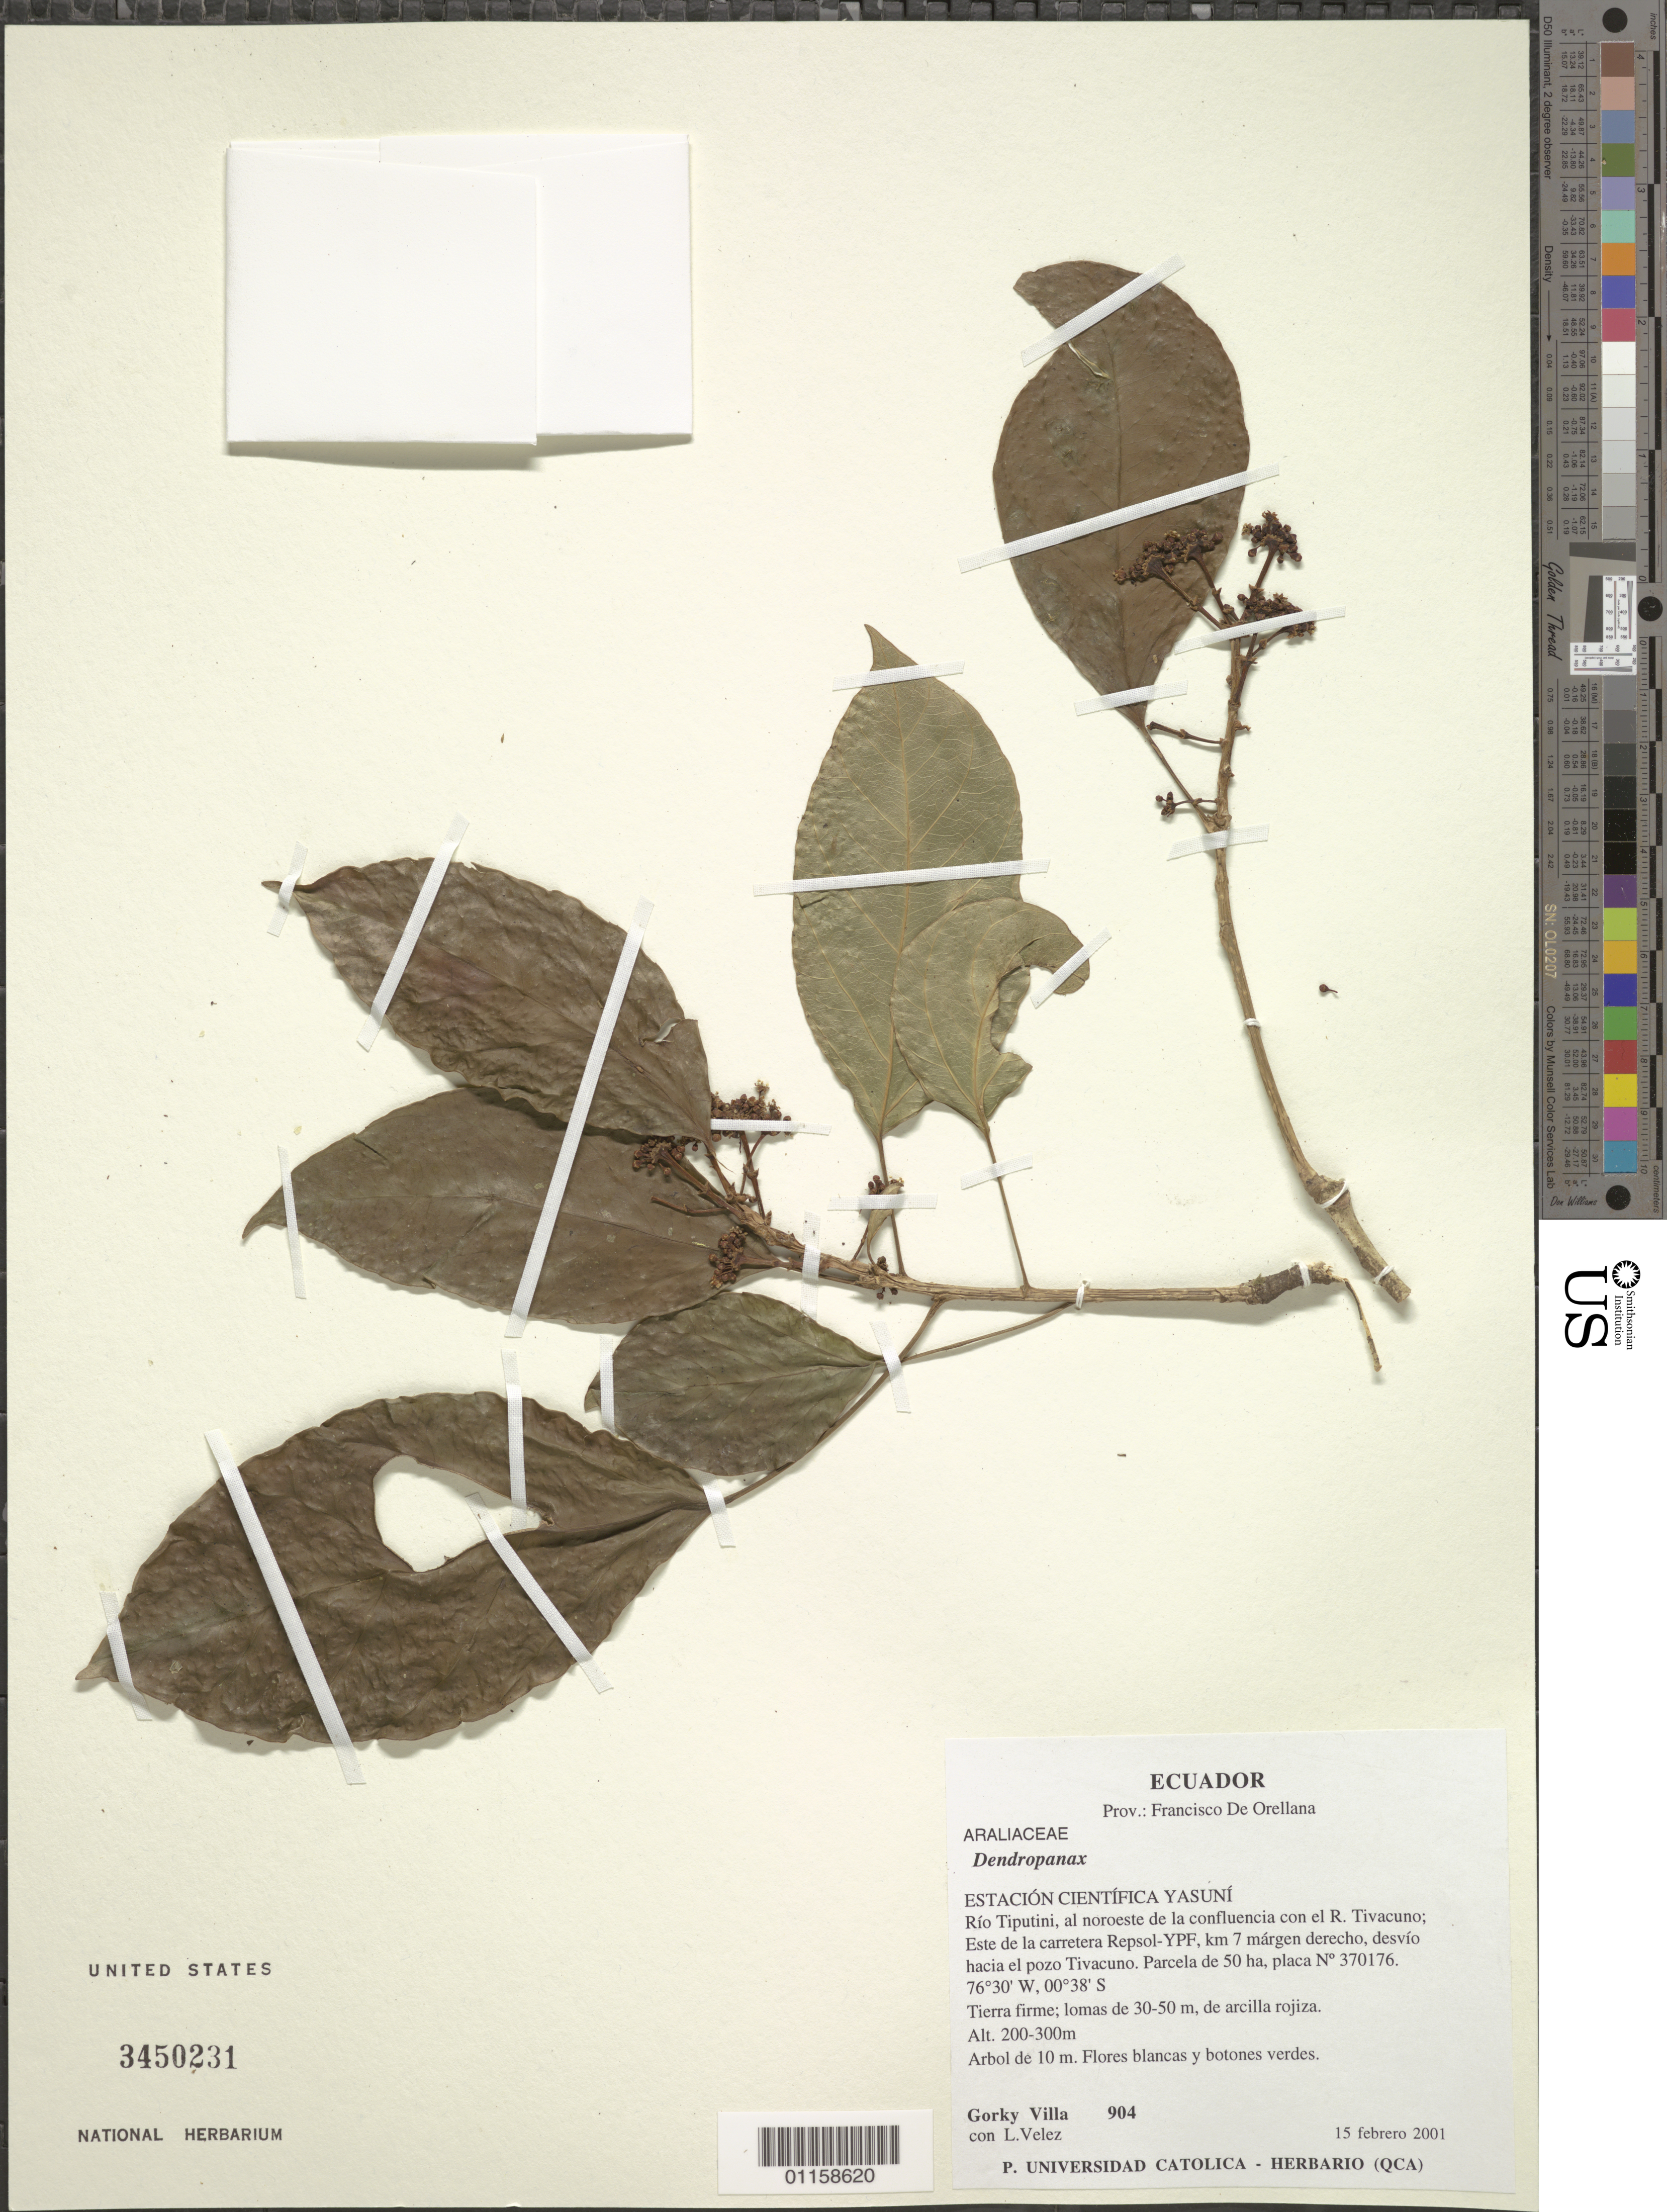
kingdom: Plantae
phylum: Tracheophyta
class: Magnoliopsida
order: Apiales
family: Araliaceae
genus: Dendropanax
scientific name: Dendropanax sp.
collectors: G. Villa & L. Velez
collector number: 904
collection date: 2001-02-15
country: Ecuador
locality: Estacion Cientifica Yasuni. Rio Tiputini.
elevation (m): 200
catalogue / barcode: US 3450231